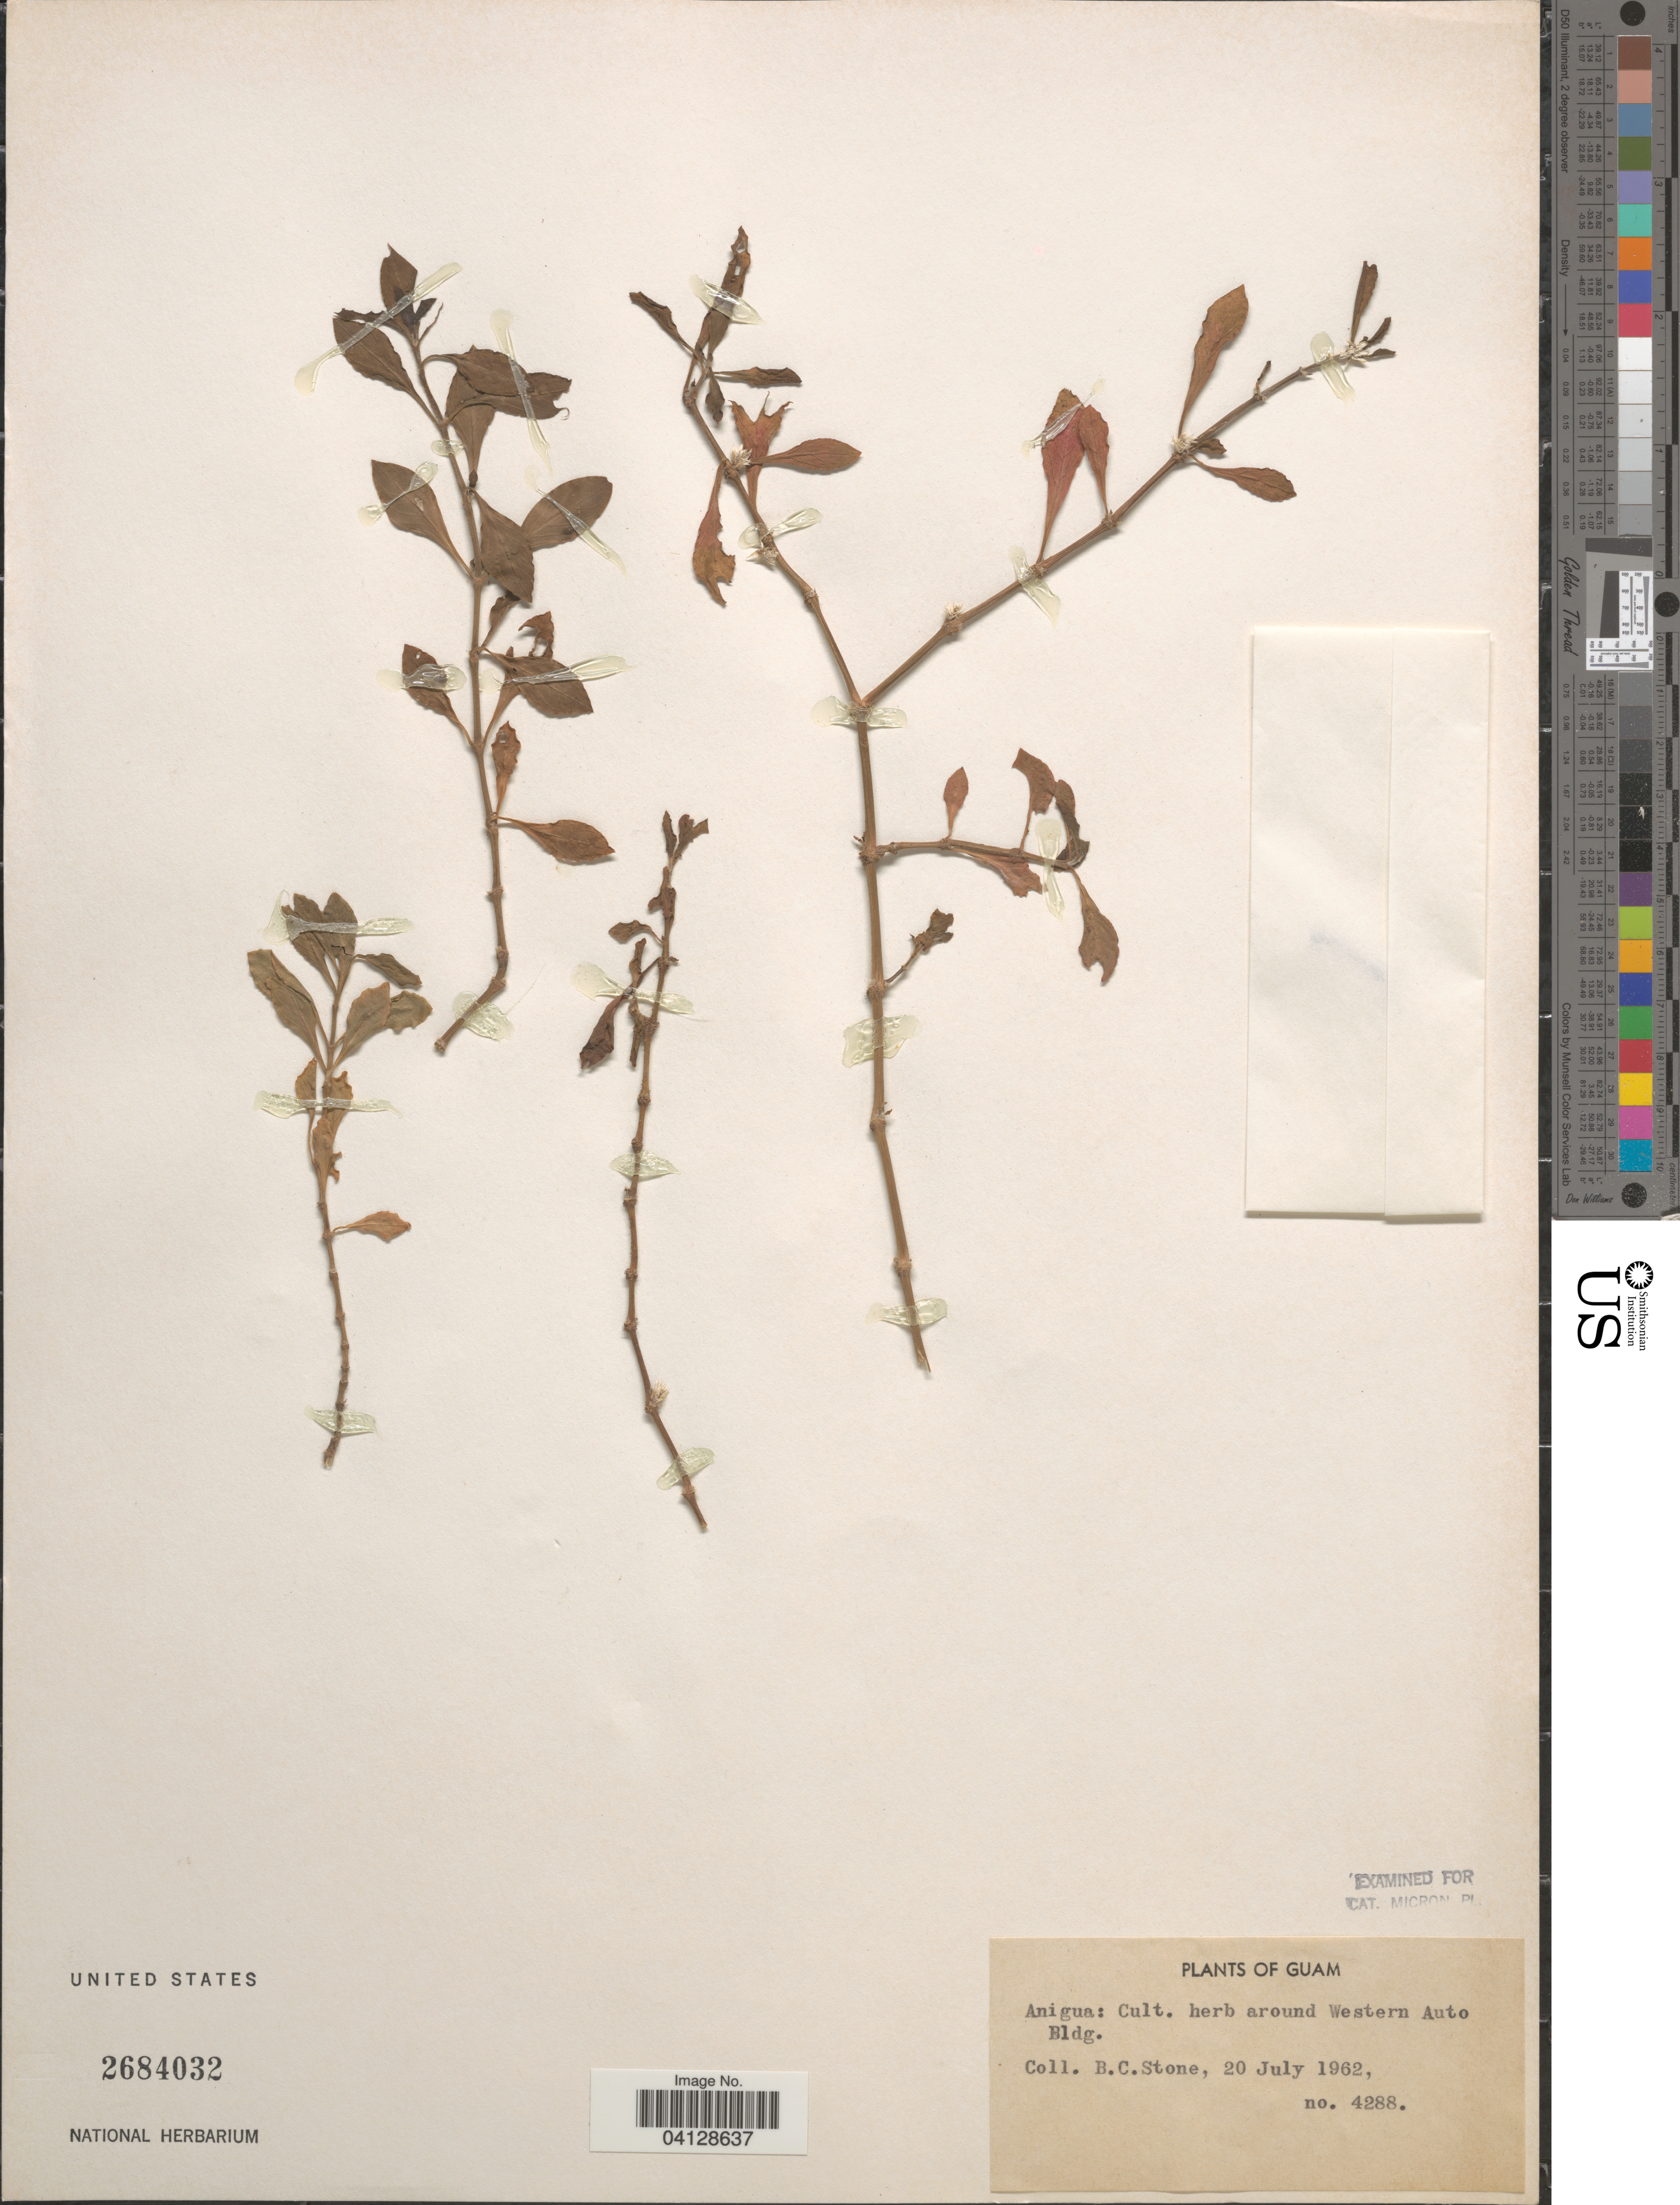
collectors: B. C. Stone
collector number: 4288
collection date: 1962-07-20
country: Guam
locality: Anigua: Cult. herb around Western Auto Bldg.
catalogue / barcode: US 2684032